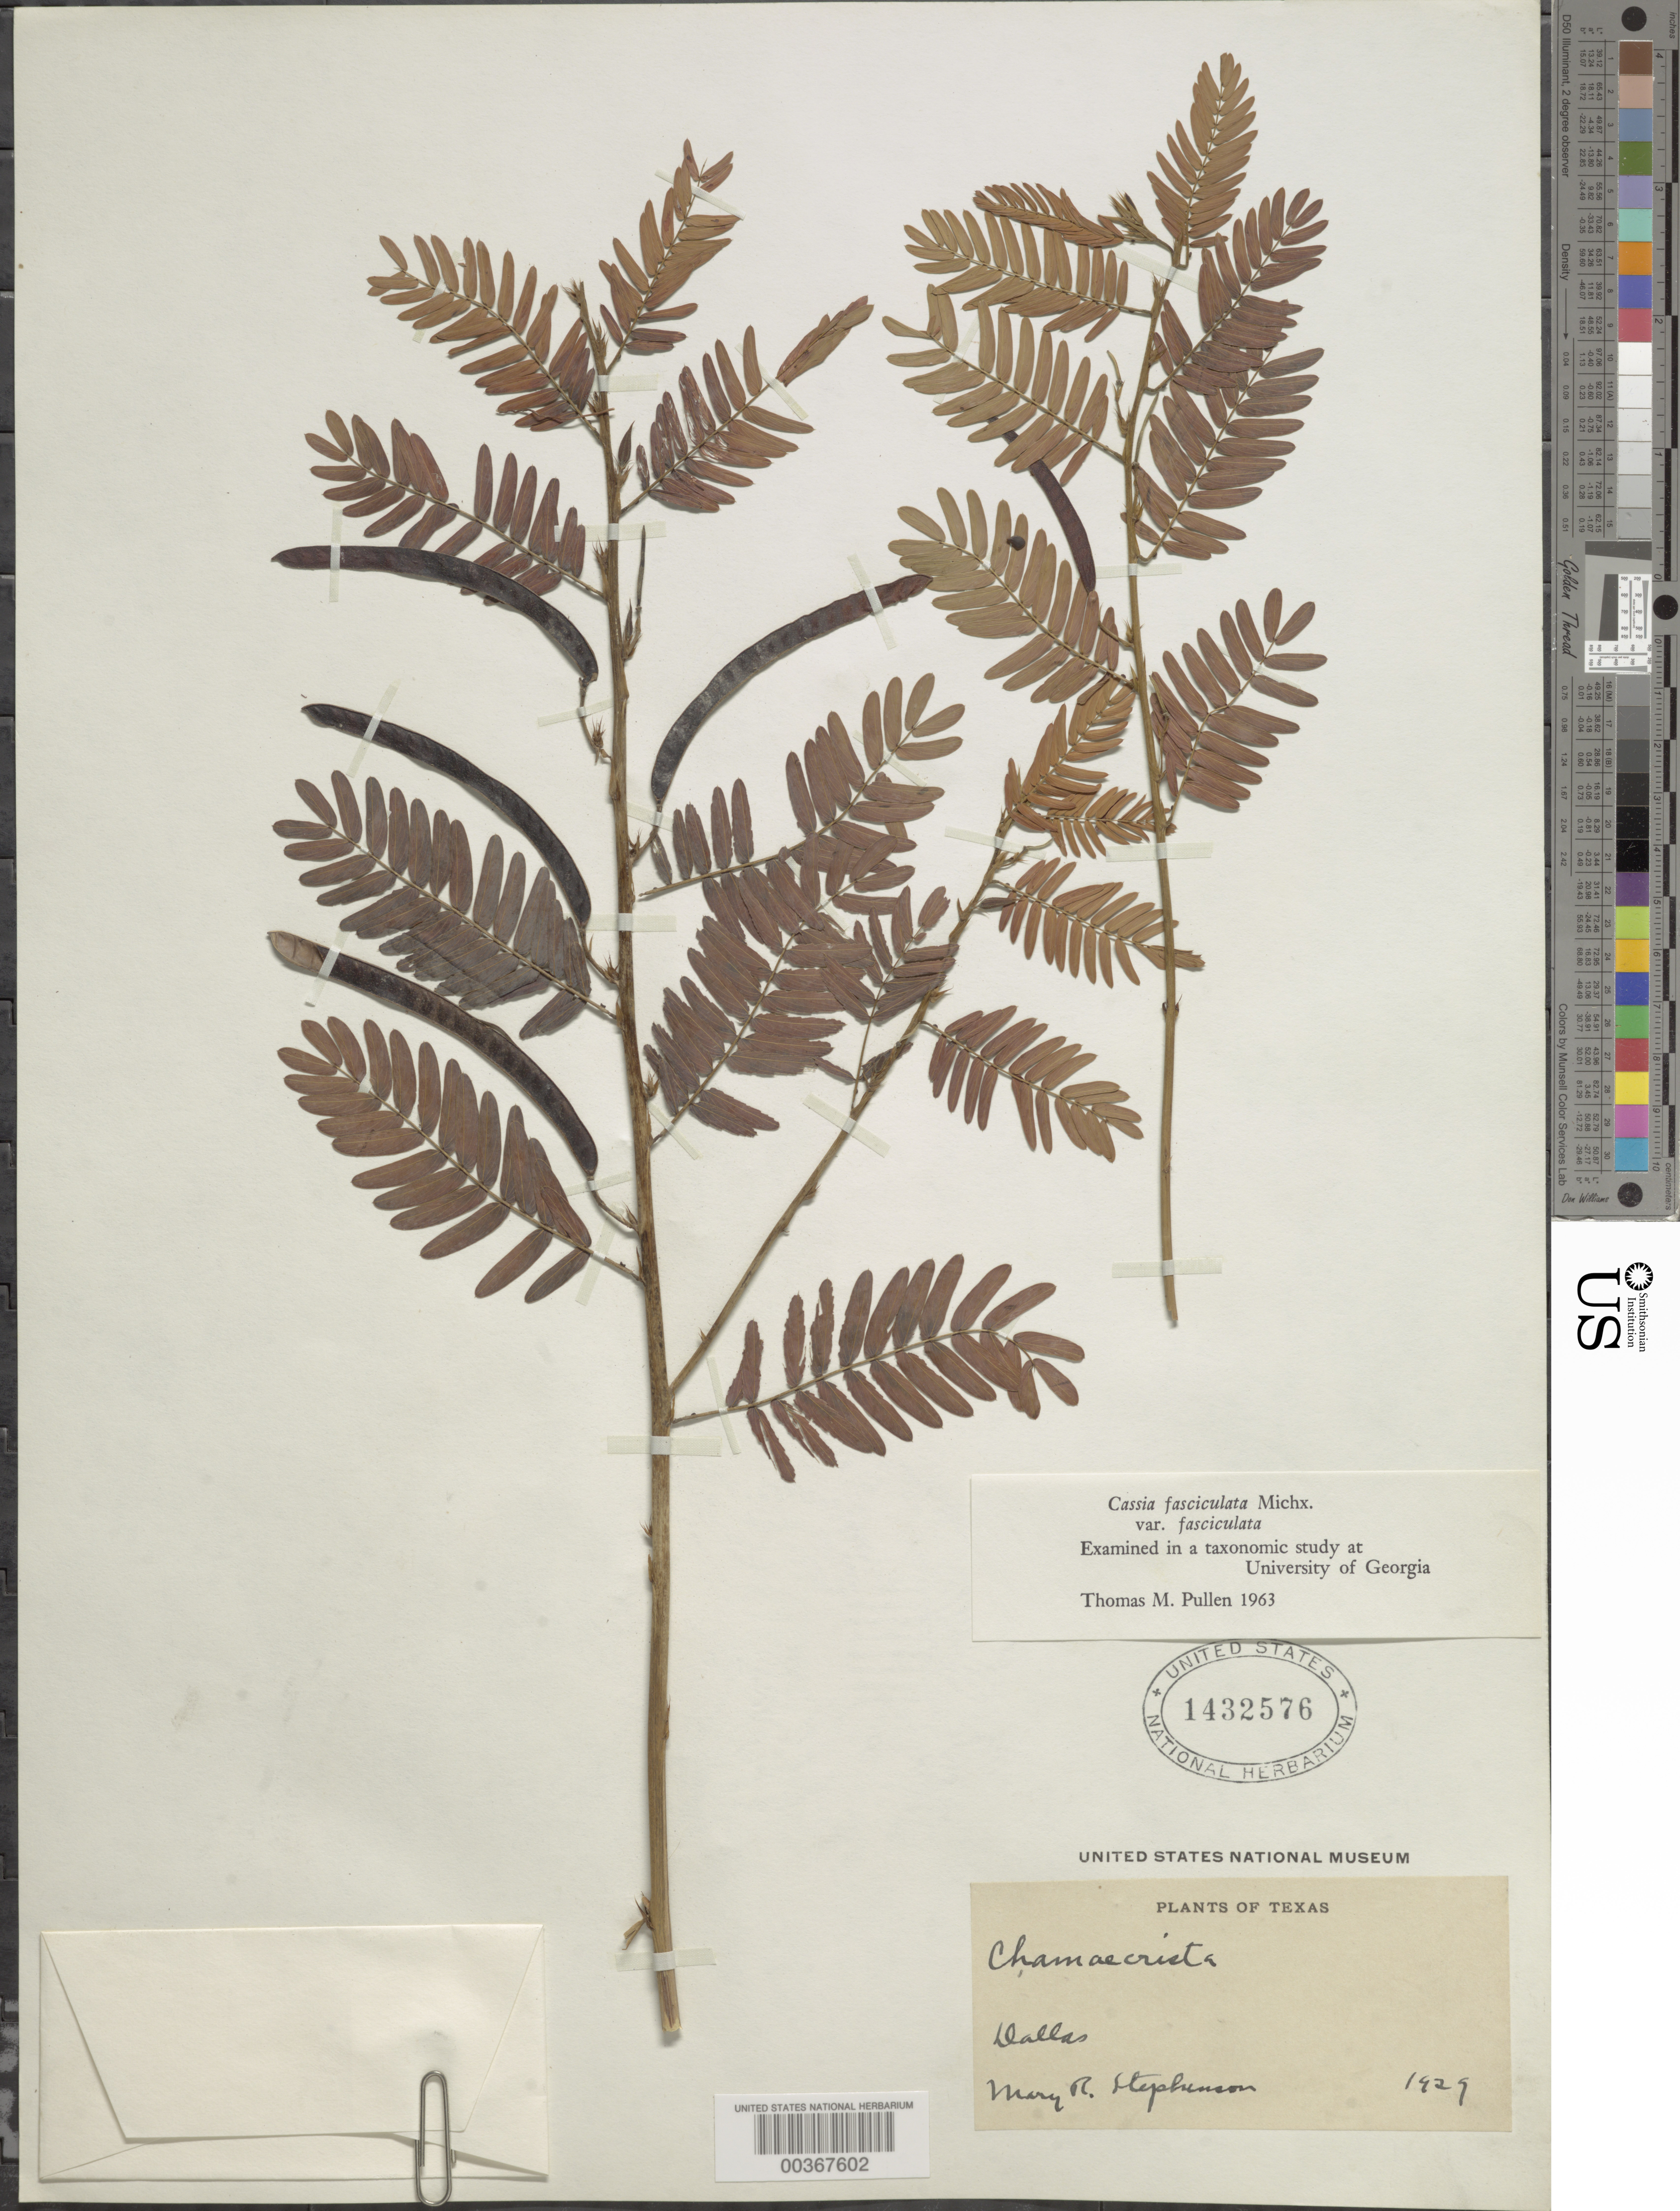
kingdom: Plantae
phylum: Tracheophyta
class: Magnoliopsida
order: Fabales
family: Fabaceae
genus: Chamaecrista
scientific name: Chamaecrista fasciculata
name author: (Michx.) Greene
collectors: M. R. Stephenson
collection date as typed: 1929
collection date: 1929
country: United States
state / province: Texas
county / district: Dallas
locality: Dallas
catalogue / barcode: US 1432576